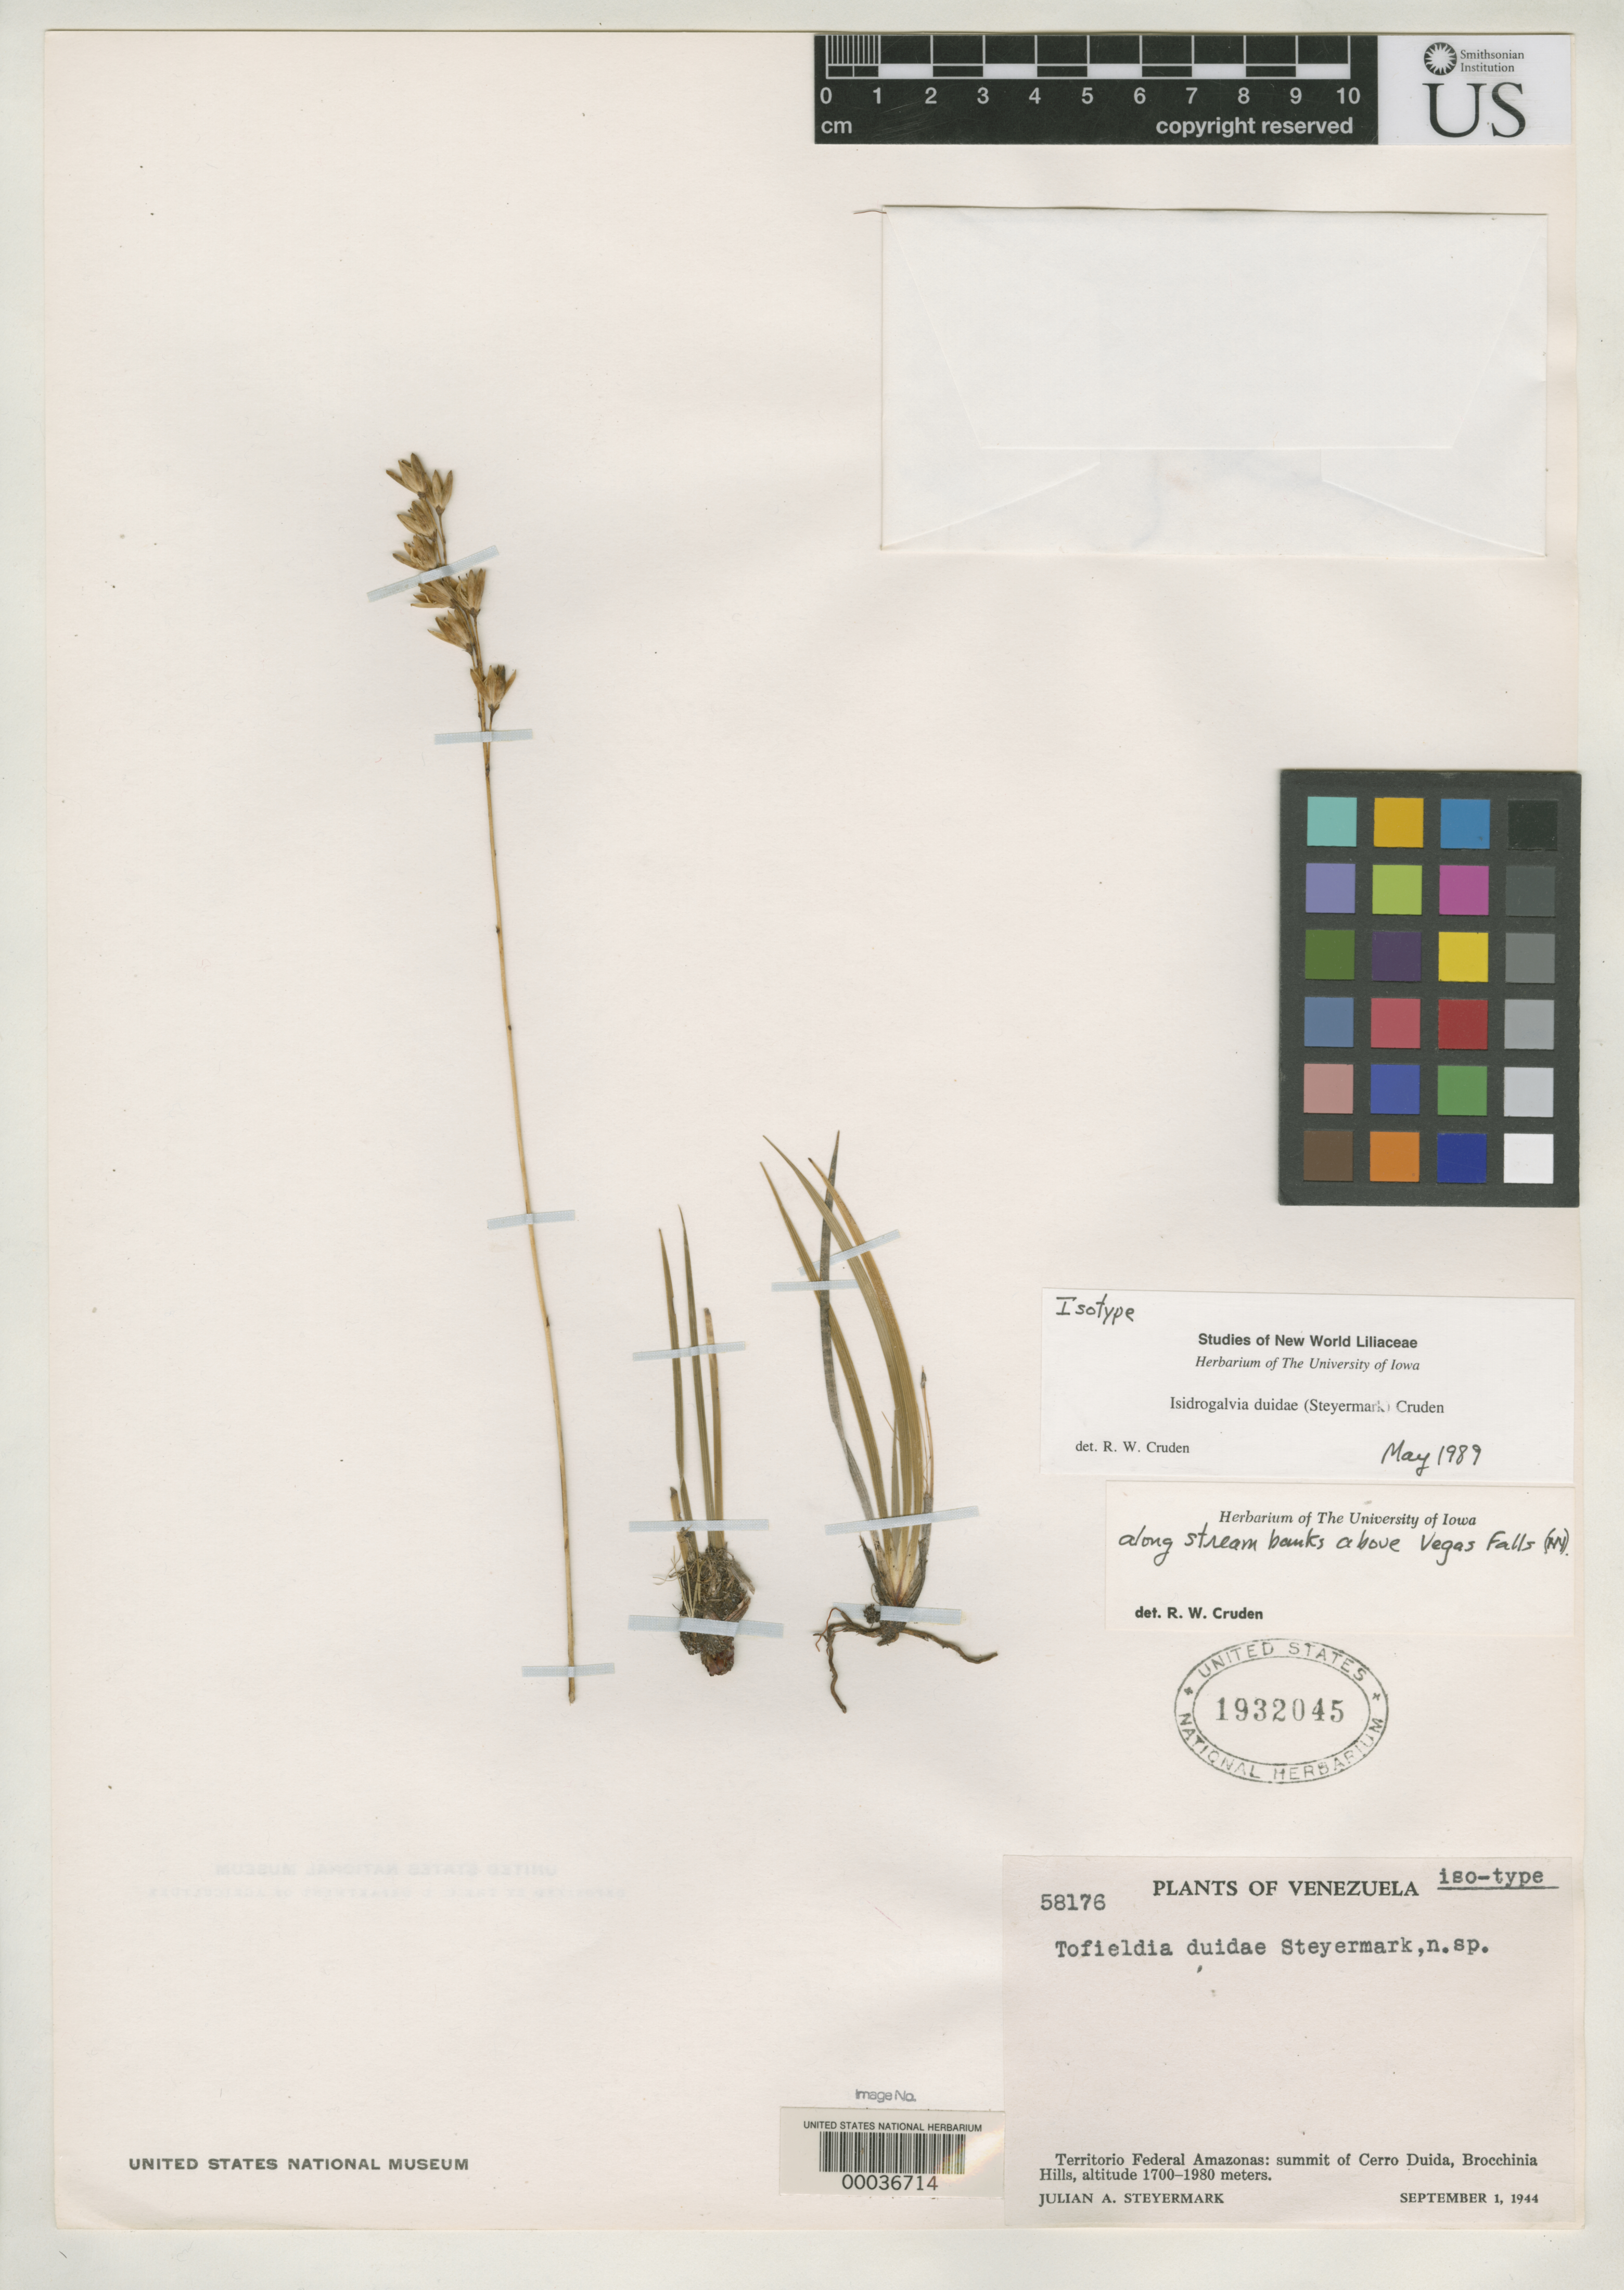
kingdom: Plantae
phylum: Tracheophyta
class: Liliopsida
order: Alismatales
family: Tofieldiaceae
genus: Tofieldia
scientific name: Tofieldia duidae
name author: Steyerm.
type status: Isotype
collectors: J. Steyermark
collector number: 58176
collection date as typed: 01 Sep 1944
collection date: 1944-09-01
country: Venezuela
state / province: Amazonas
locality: Summit of Cerro Duida, Brocchinia Hills.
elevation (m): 1700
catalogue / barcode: US 1932045